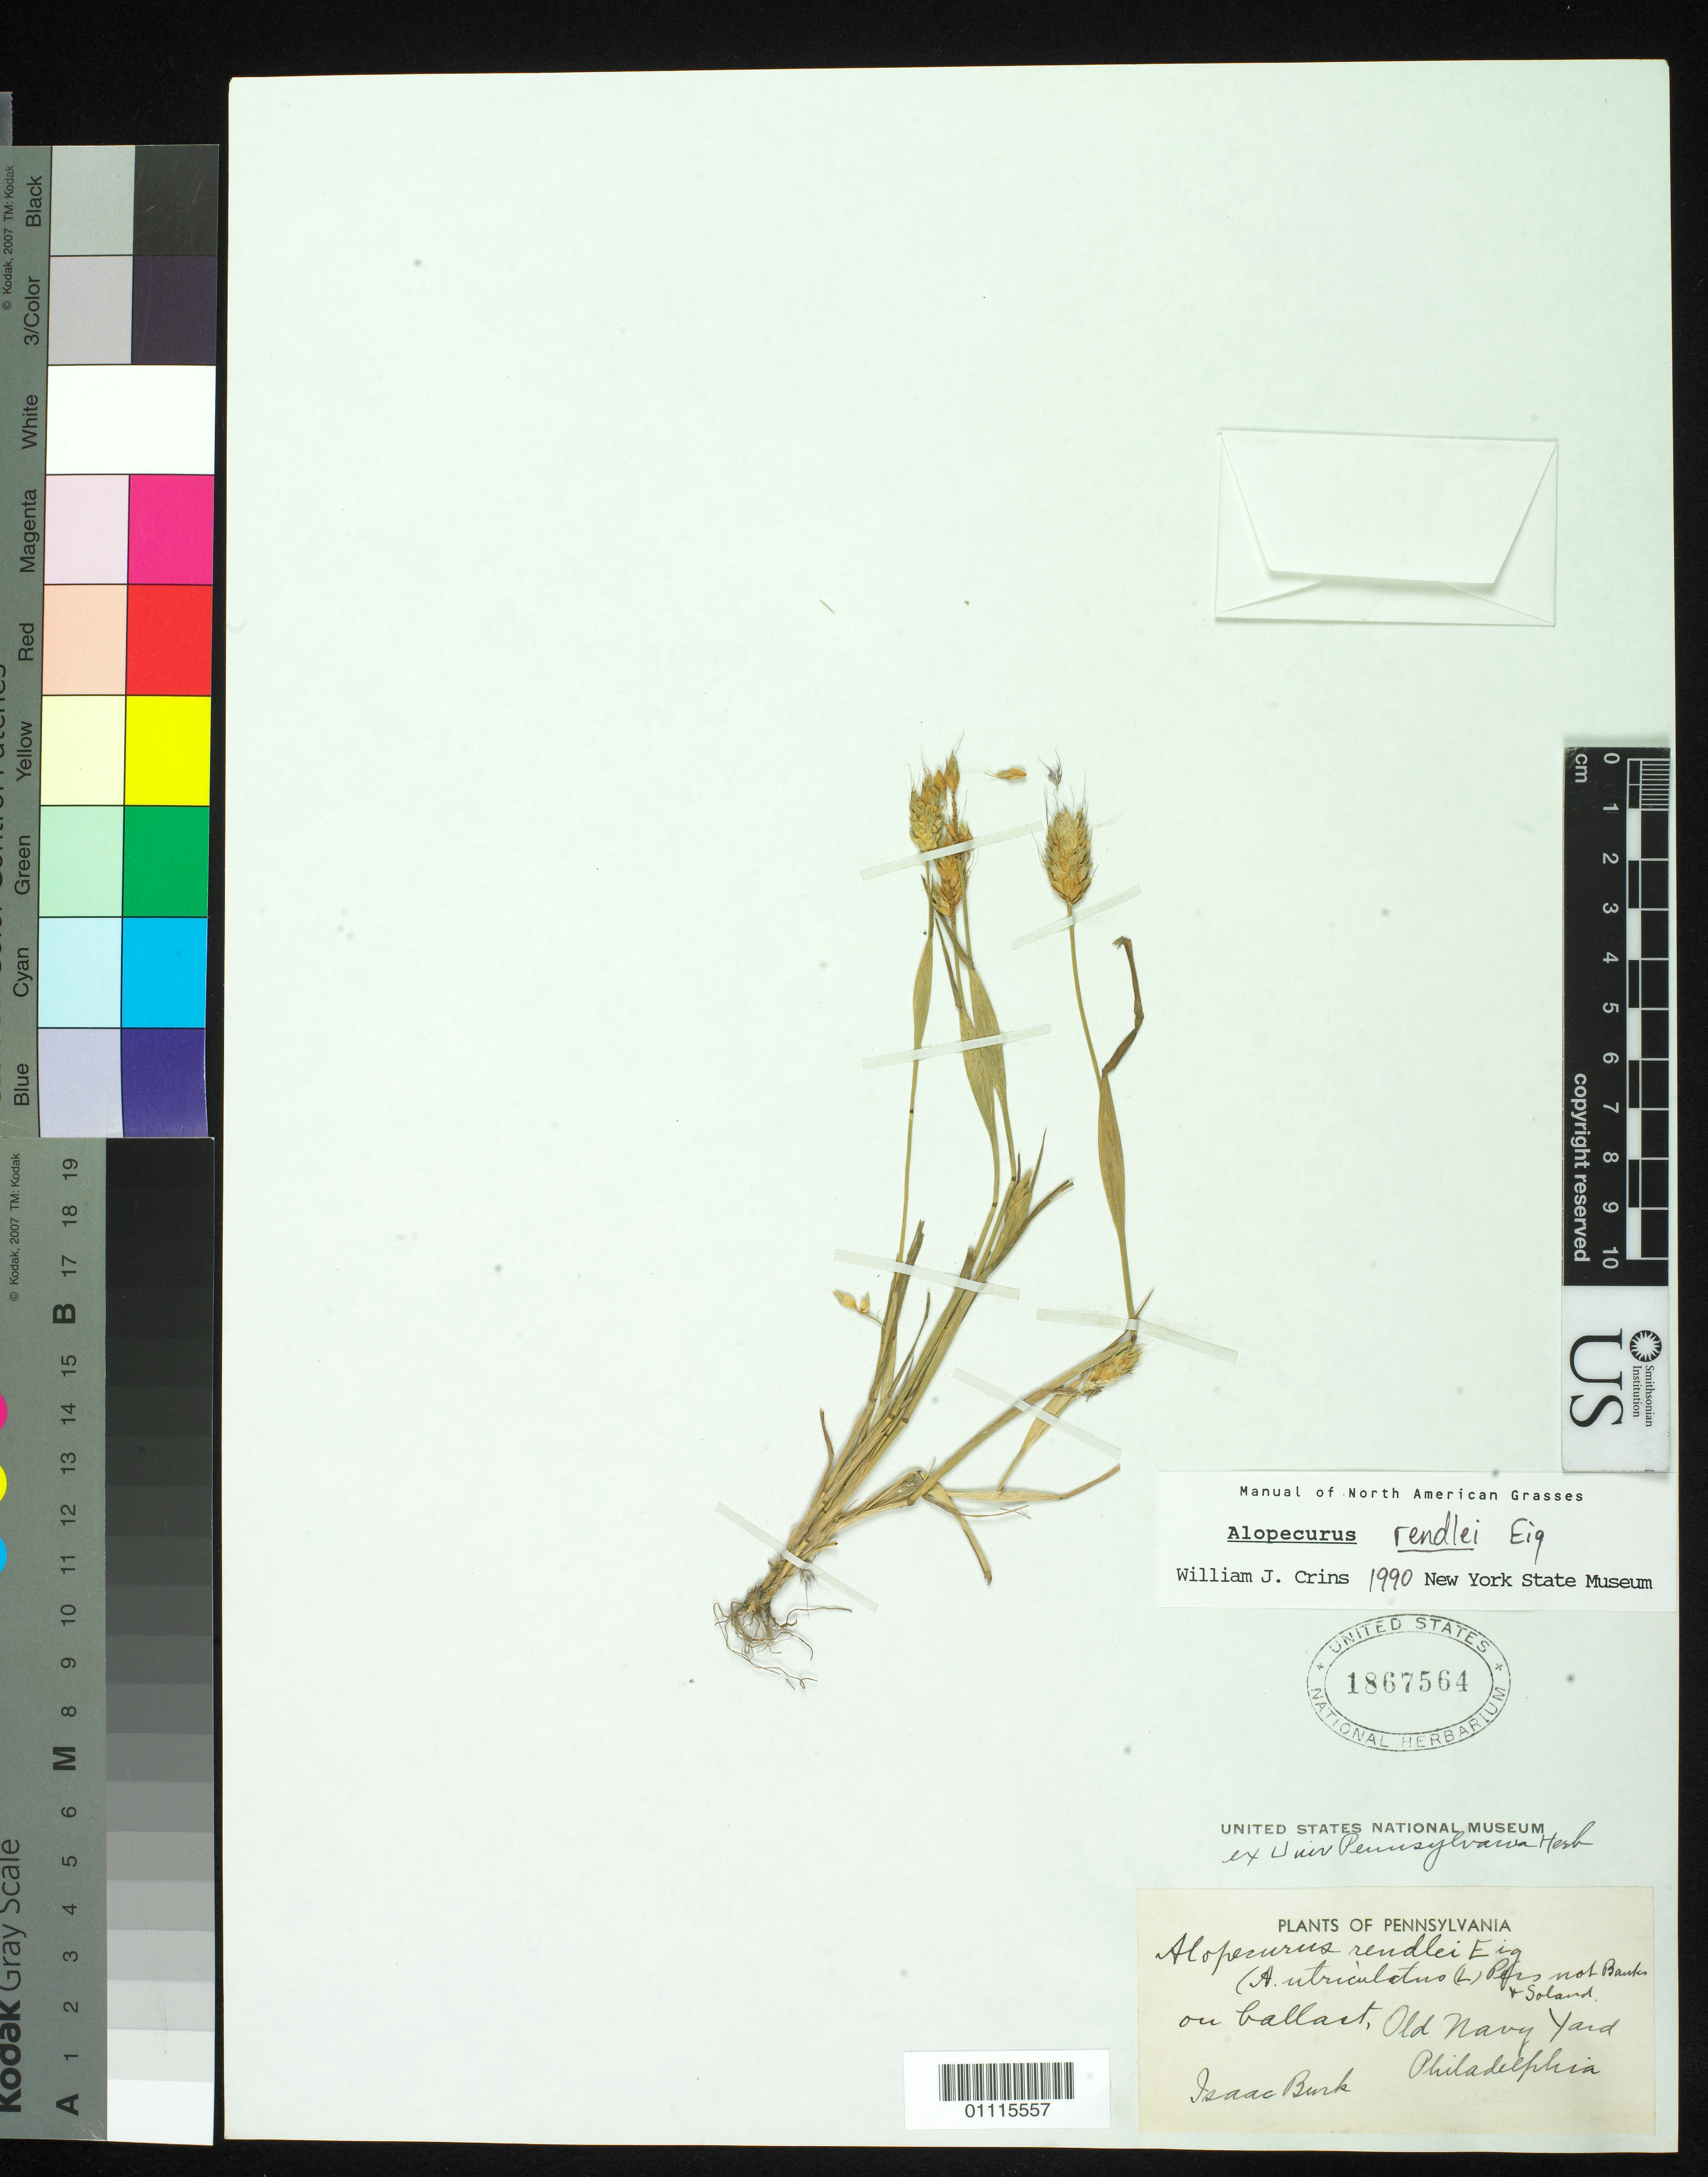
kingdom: Plantae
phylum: Tracheophyta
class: Liliopsida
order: Poales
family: Poaceae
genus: Alopecurus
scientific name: Alopecurus rendlei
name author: Eig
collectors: I. Burk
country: United States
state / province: Pennsylvania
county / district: Philadelphia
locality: Philadelphia, Old Navy Yard.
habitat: on ballart.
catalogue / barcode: US 1867564